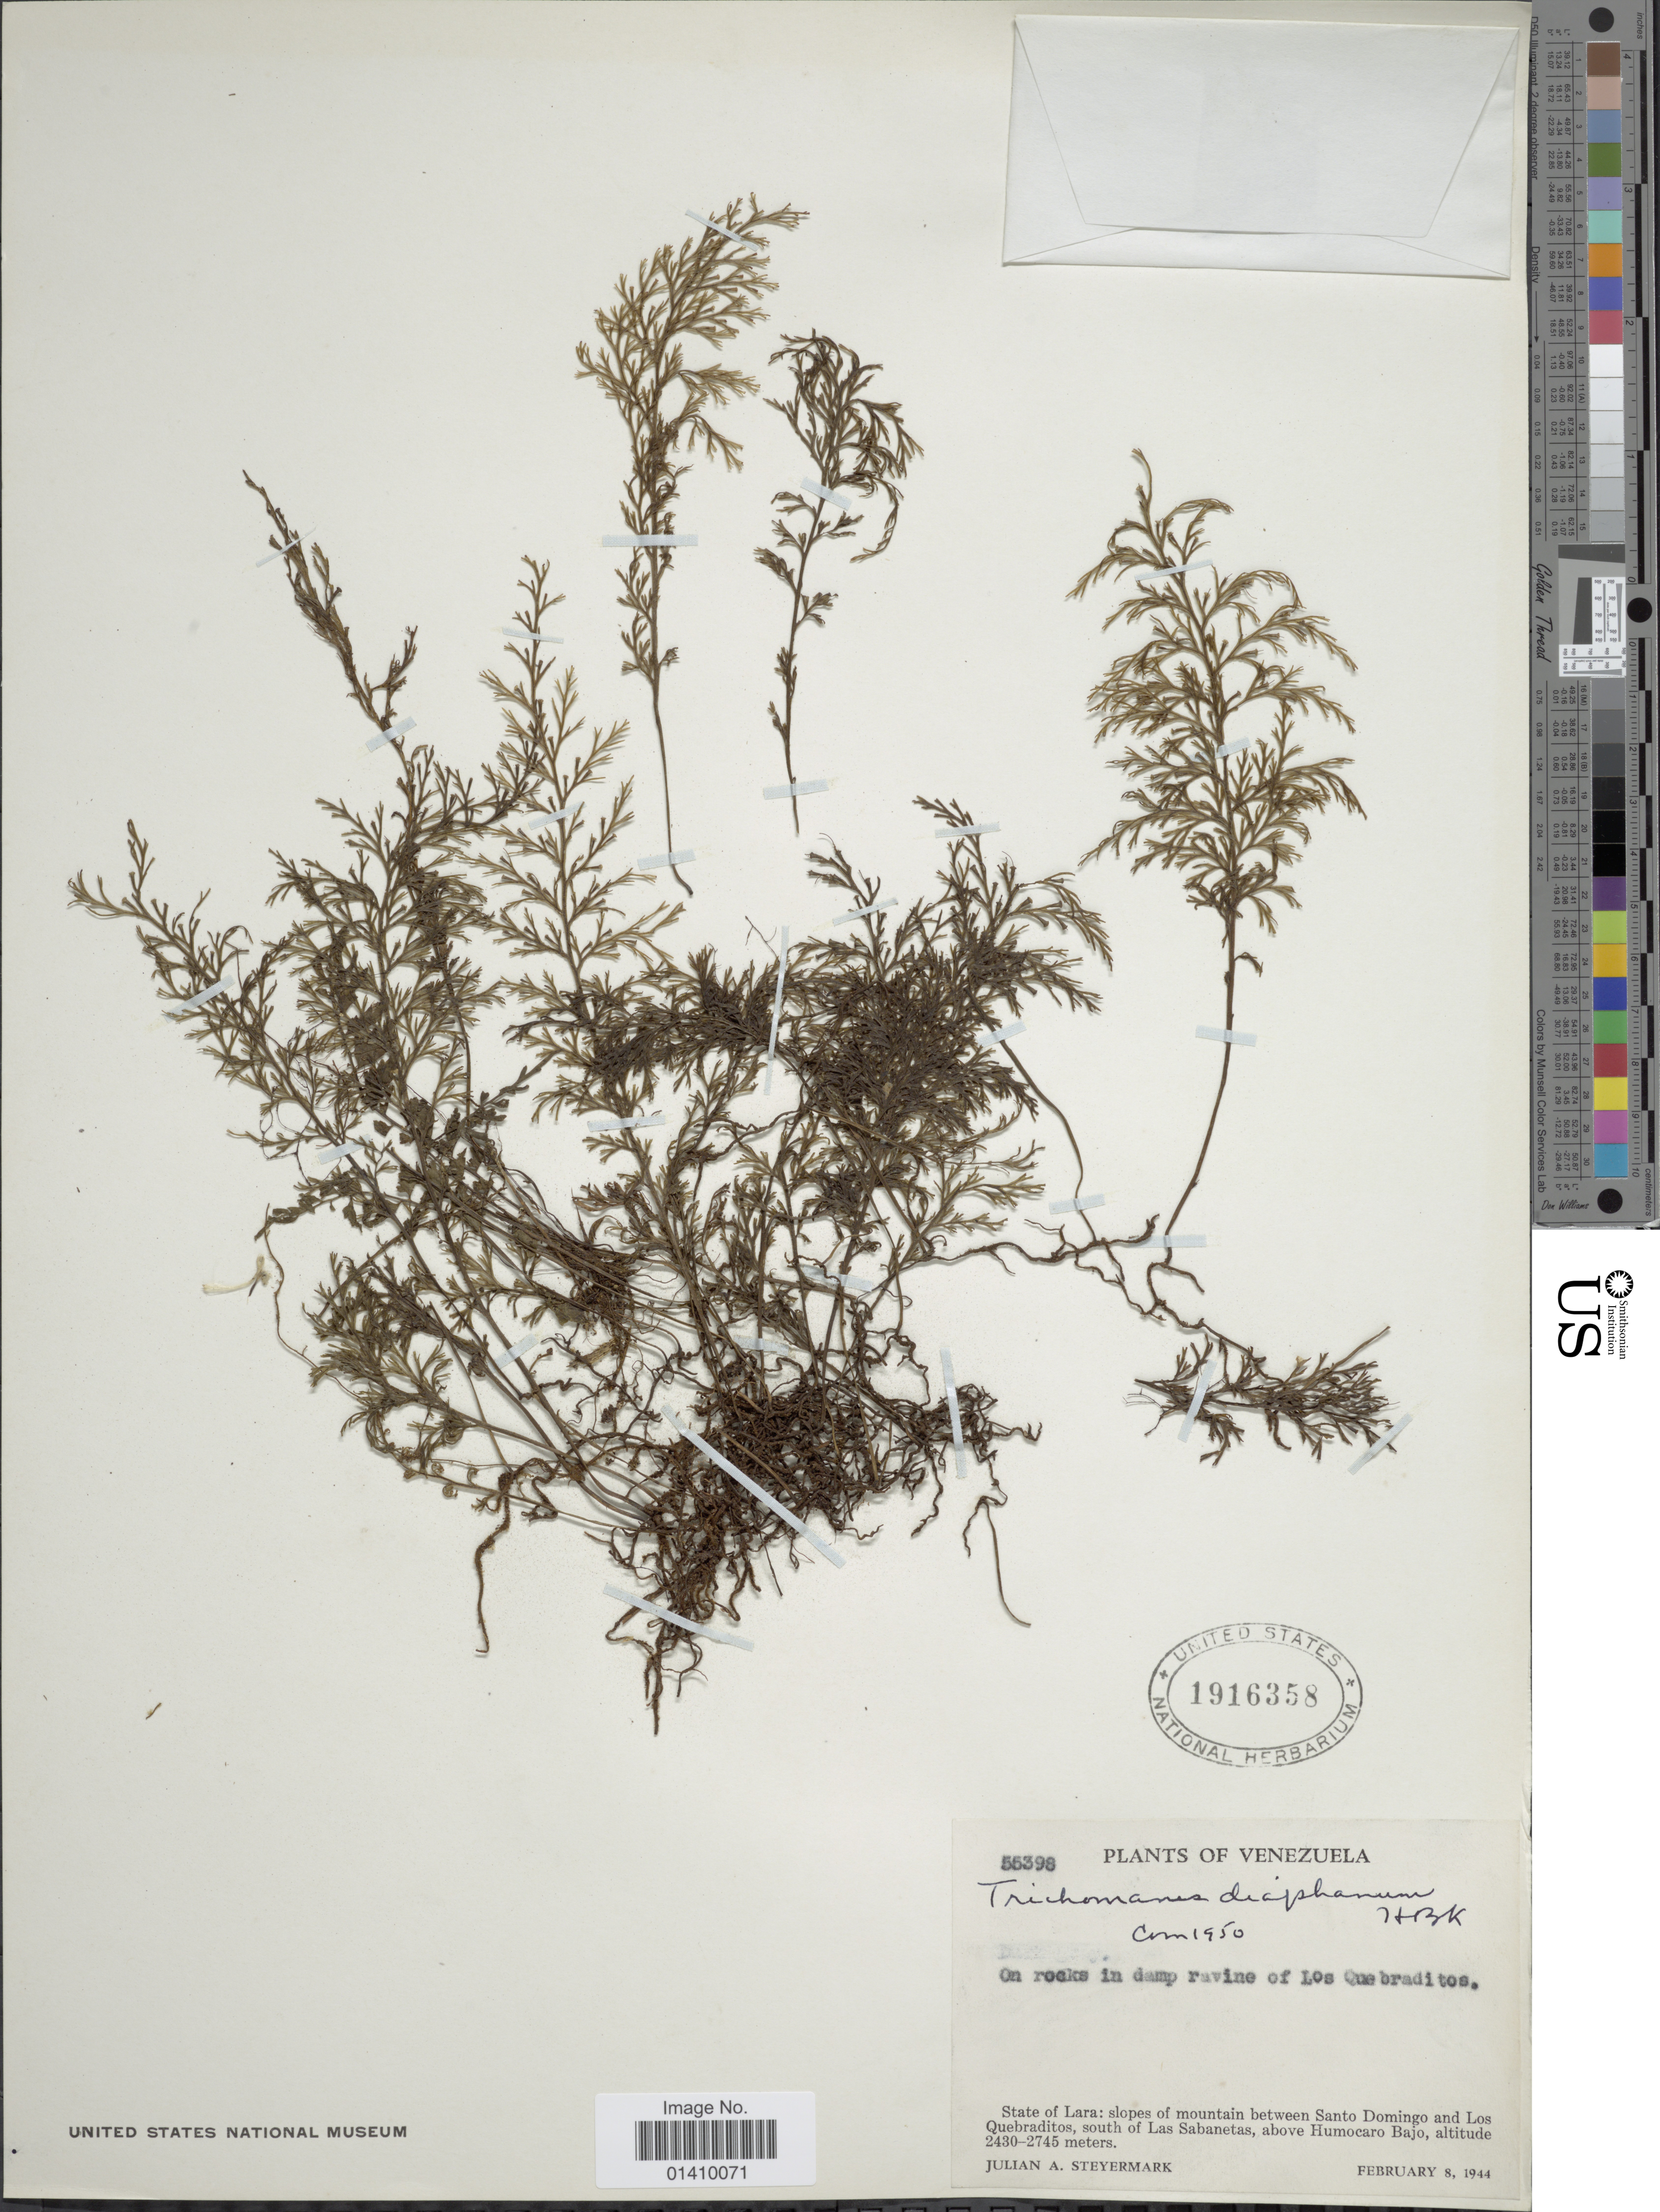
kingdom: Plantae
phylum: Tracheophyta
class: Polypodiopsida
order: Hymenophyllales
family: Hymenophyllaceae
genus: Polyphlebium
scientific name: Polyphlebium diaphanum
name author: (Kunth) Ebihara & Dubuisson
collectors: J. Steyermark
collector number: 55398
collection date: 1944-02-08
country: Venezuela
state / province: Lara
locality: State of Lara: slopes of mountain between Santo Domingo and Los Quebraditos south of Las Sabanetas above Humocaro Bajo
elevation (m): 2430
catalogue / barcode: US 1916358